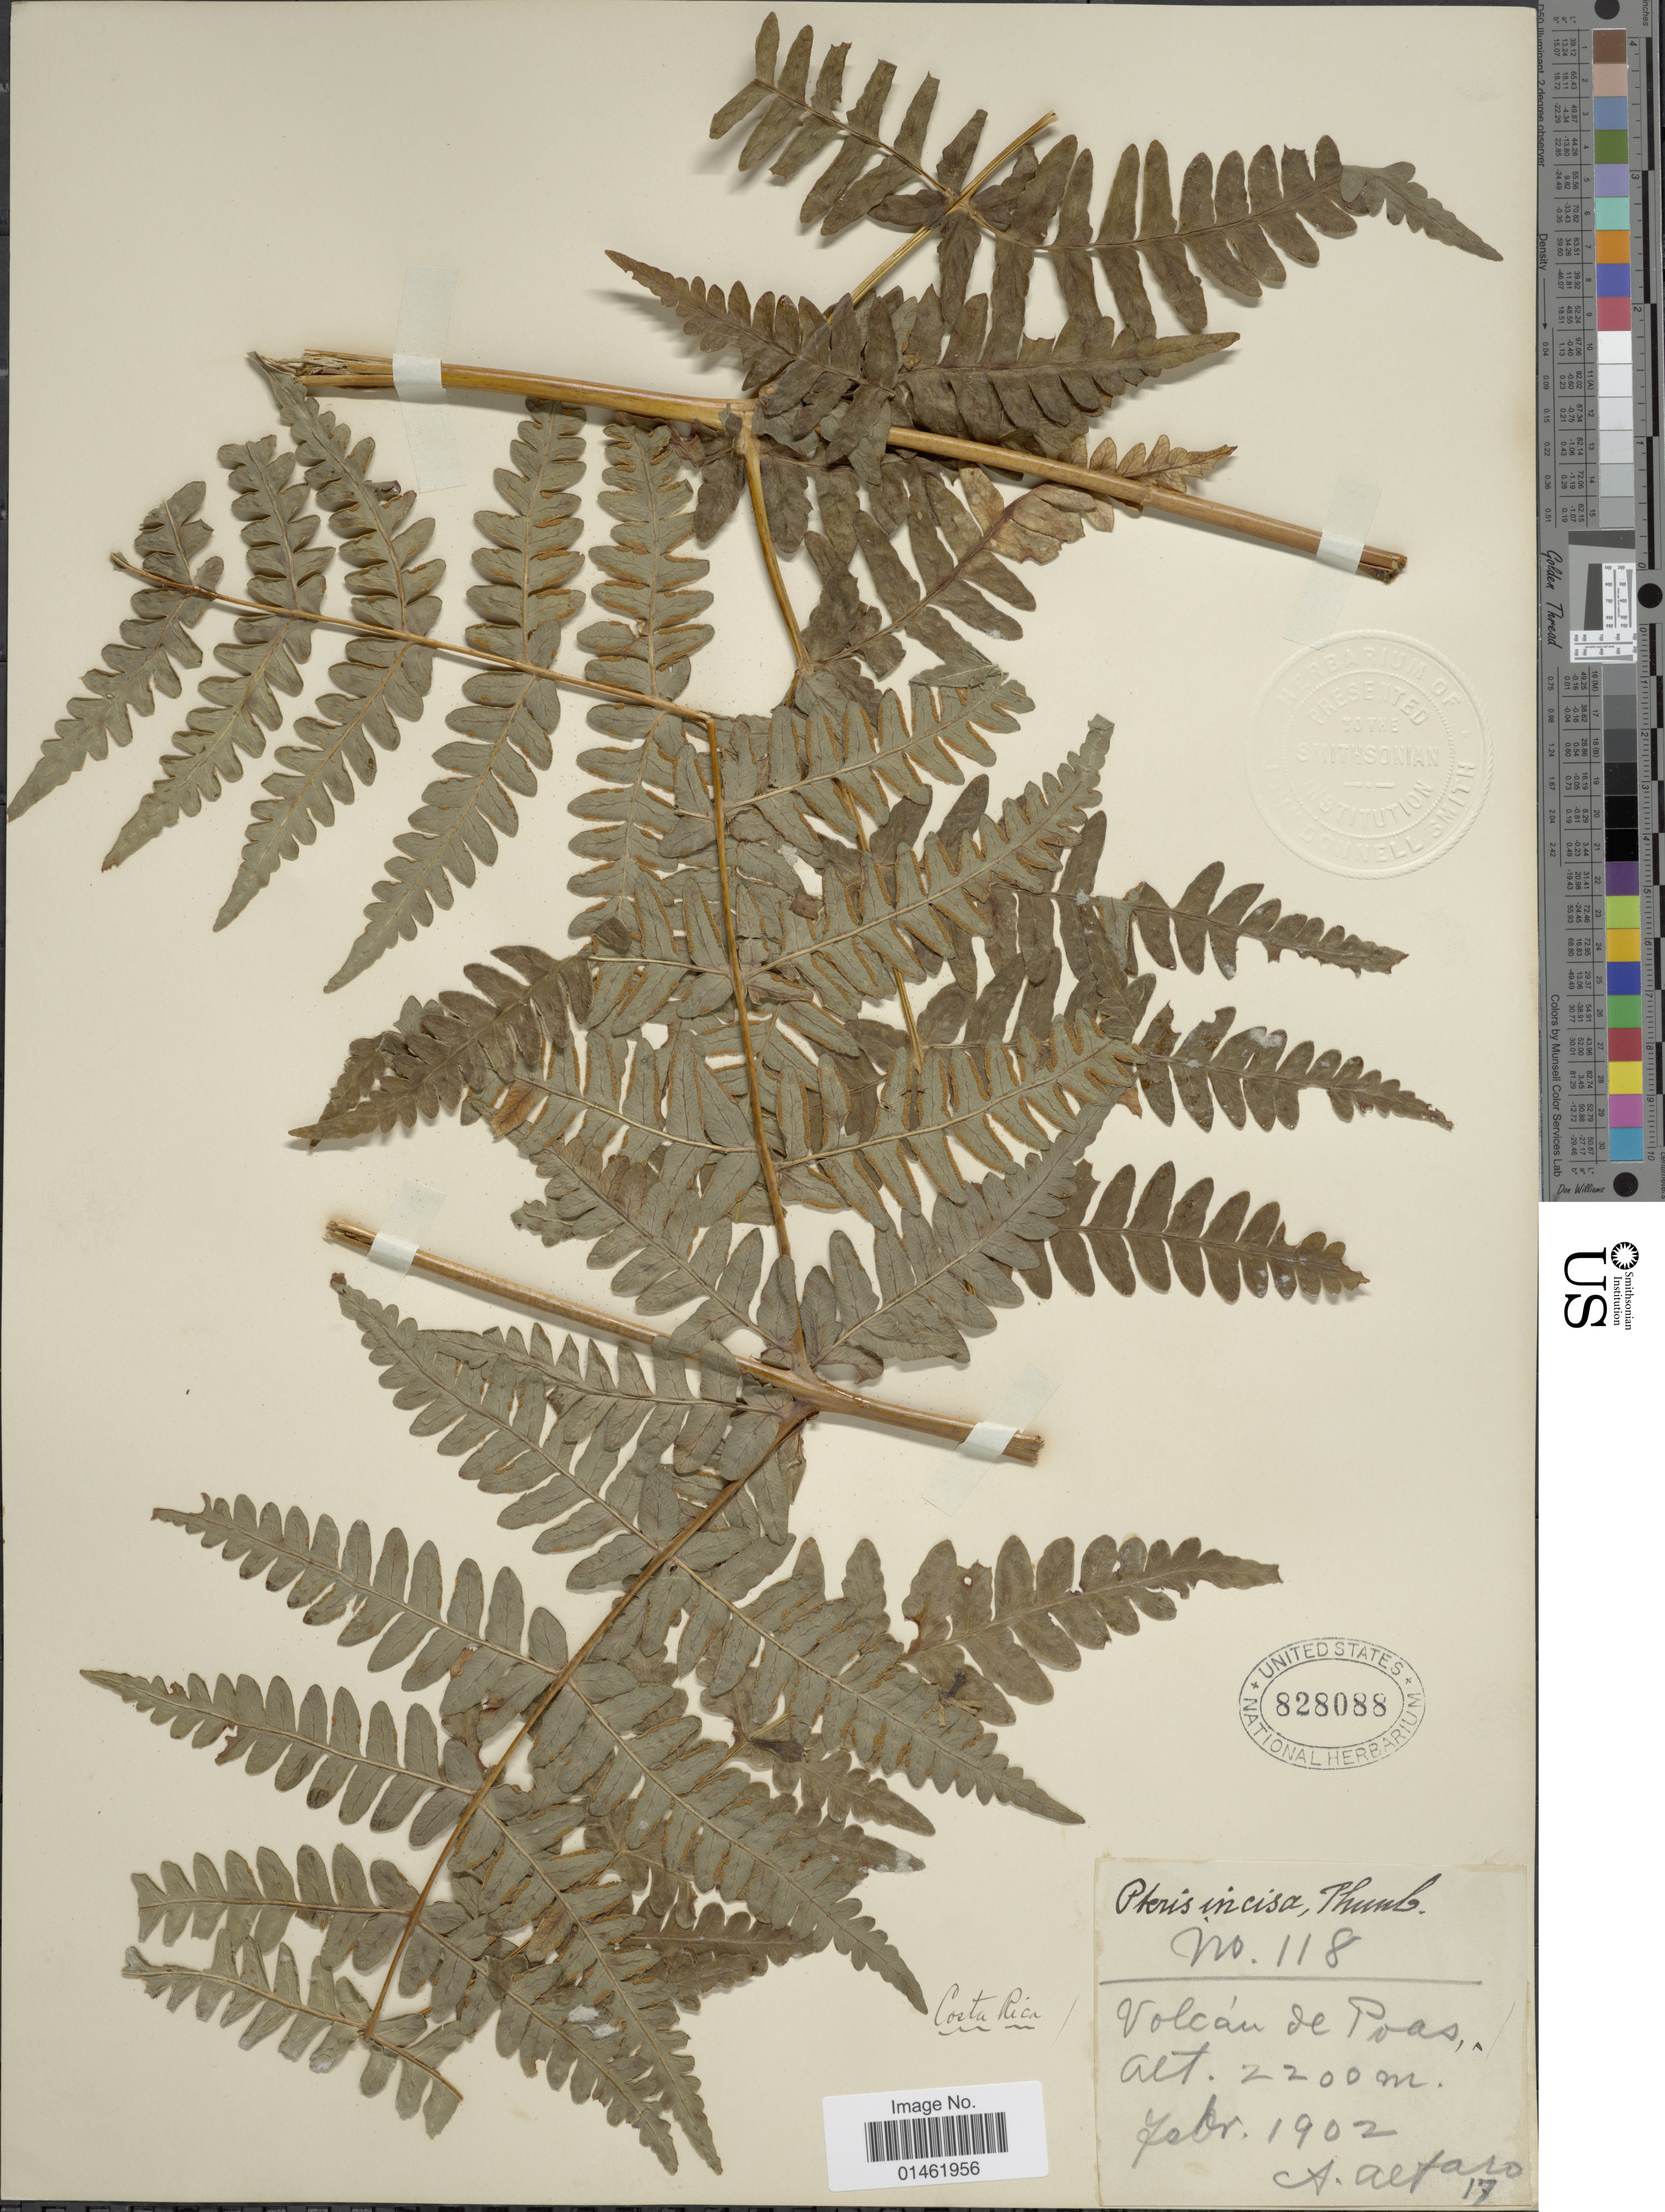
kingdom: Plantae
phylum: Tracheophyta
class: Polypodiopsida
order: Polypodiales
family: Dennstaedtiaceae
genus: Histiopteris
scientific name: Histiopteris incisa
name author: (Thunb.) J. Sm.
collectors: A. Alfaro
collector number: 118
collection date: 1902-02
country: Costa Rica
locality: Volcan de Poas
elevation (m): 2200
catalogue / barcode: US 828088